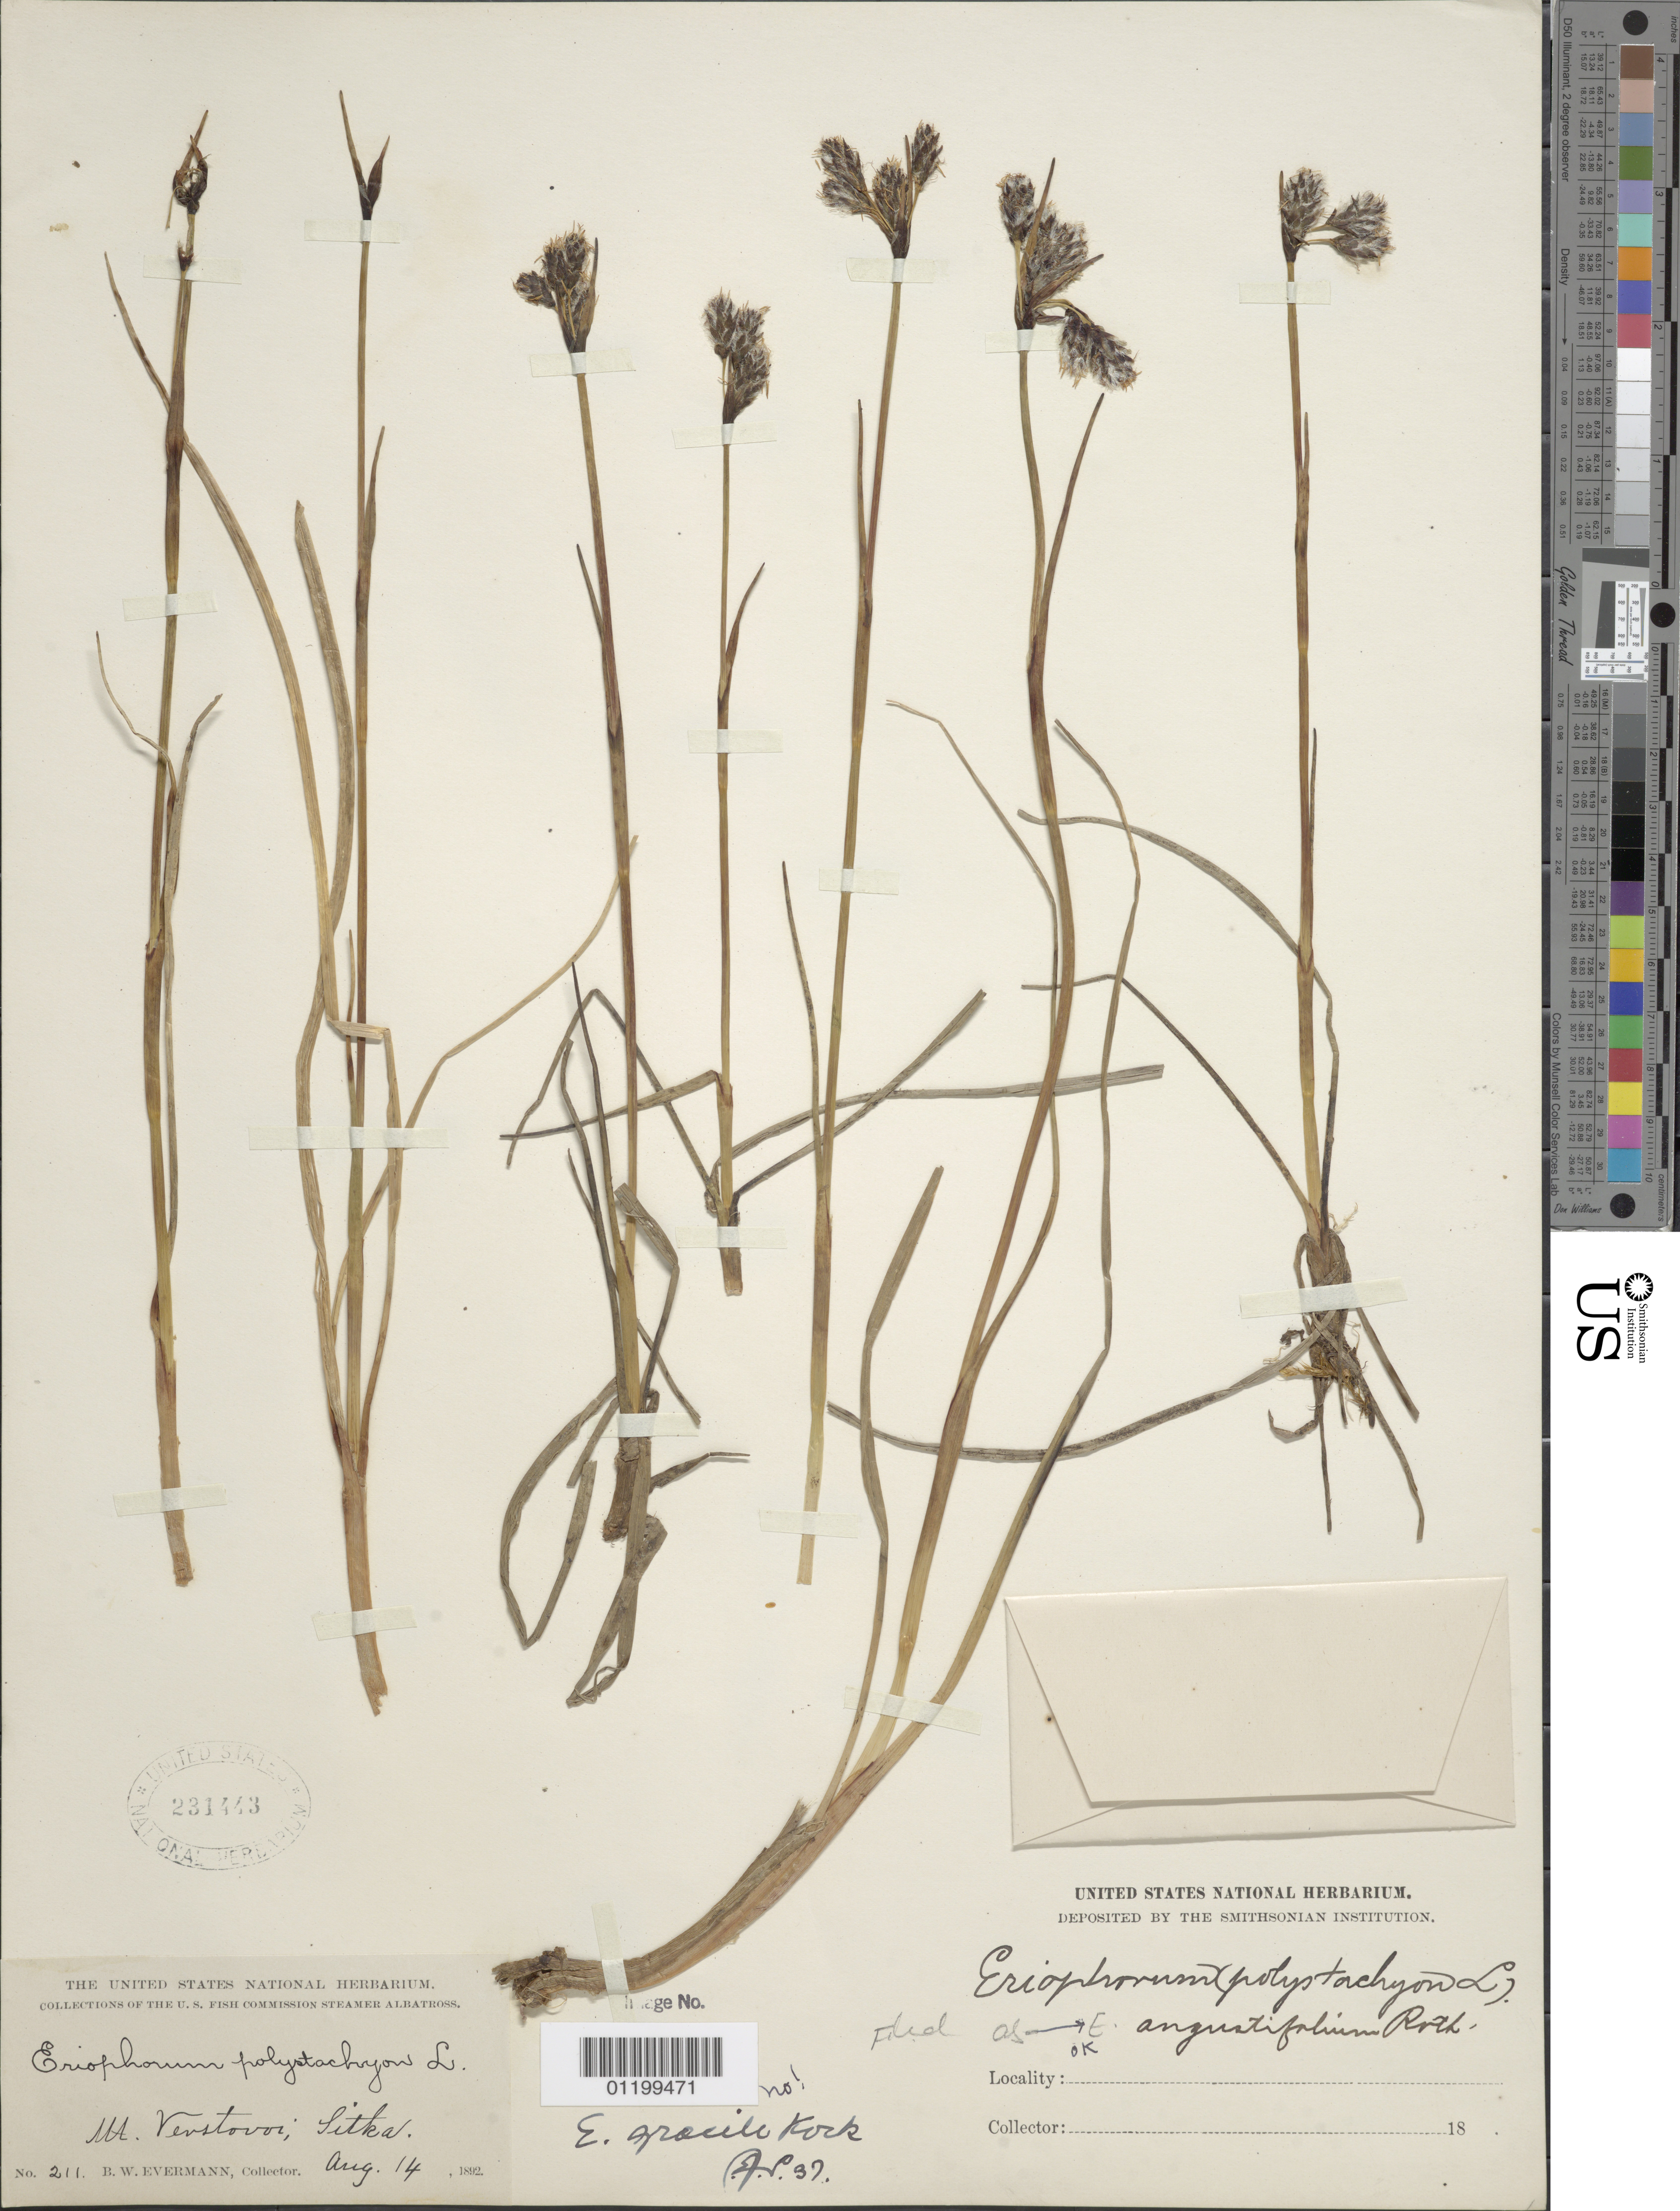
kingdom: Plantae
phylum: Tracheophyta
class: Liliopsida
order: Poales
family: Cyperaceae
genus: Eriophorum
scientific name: Eriophorum angustifolium subsp. angustifolium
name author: Honck.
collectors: B. W. Evermann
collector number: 211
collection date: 1892-08-14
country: United States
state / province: Alaska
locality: Sitka, Mt. Verstovoi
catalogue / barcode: US 231443